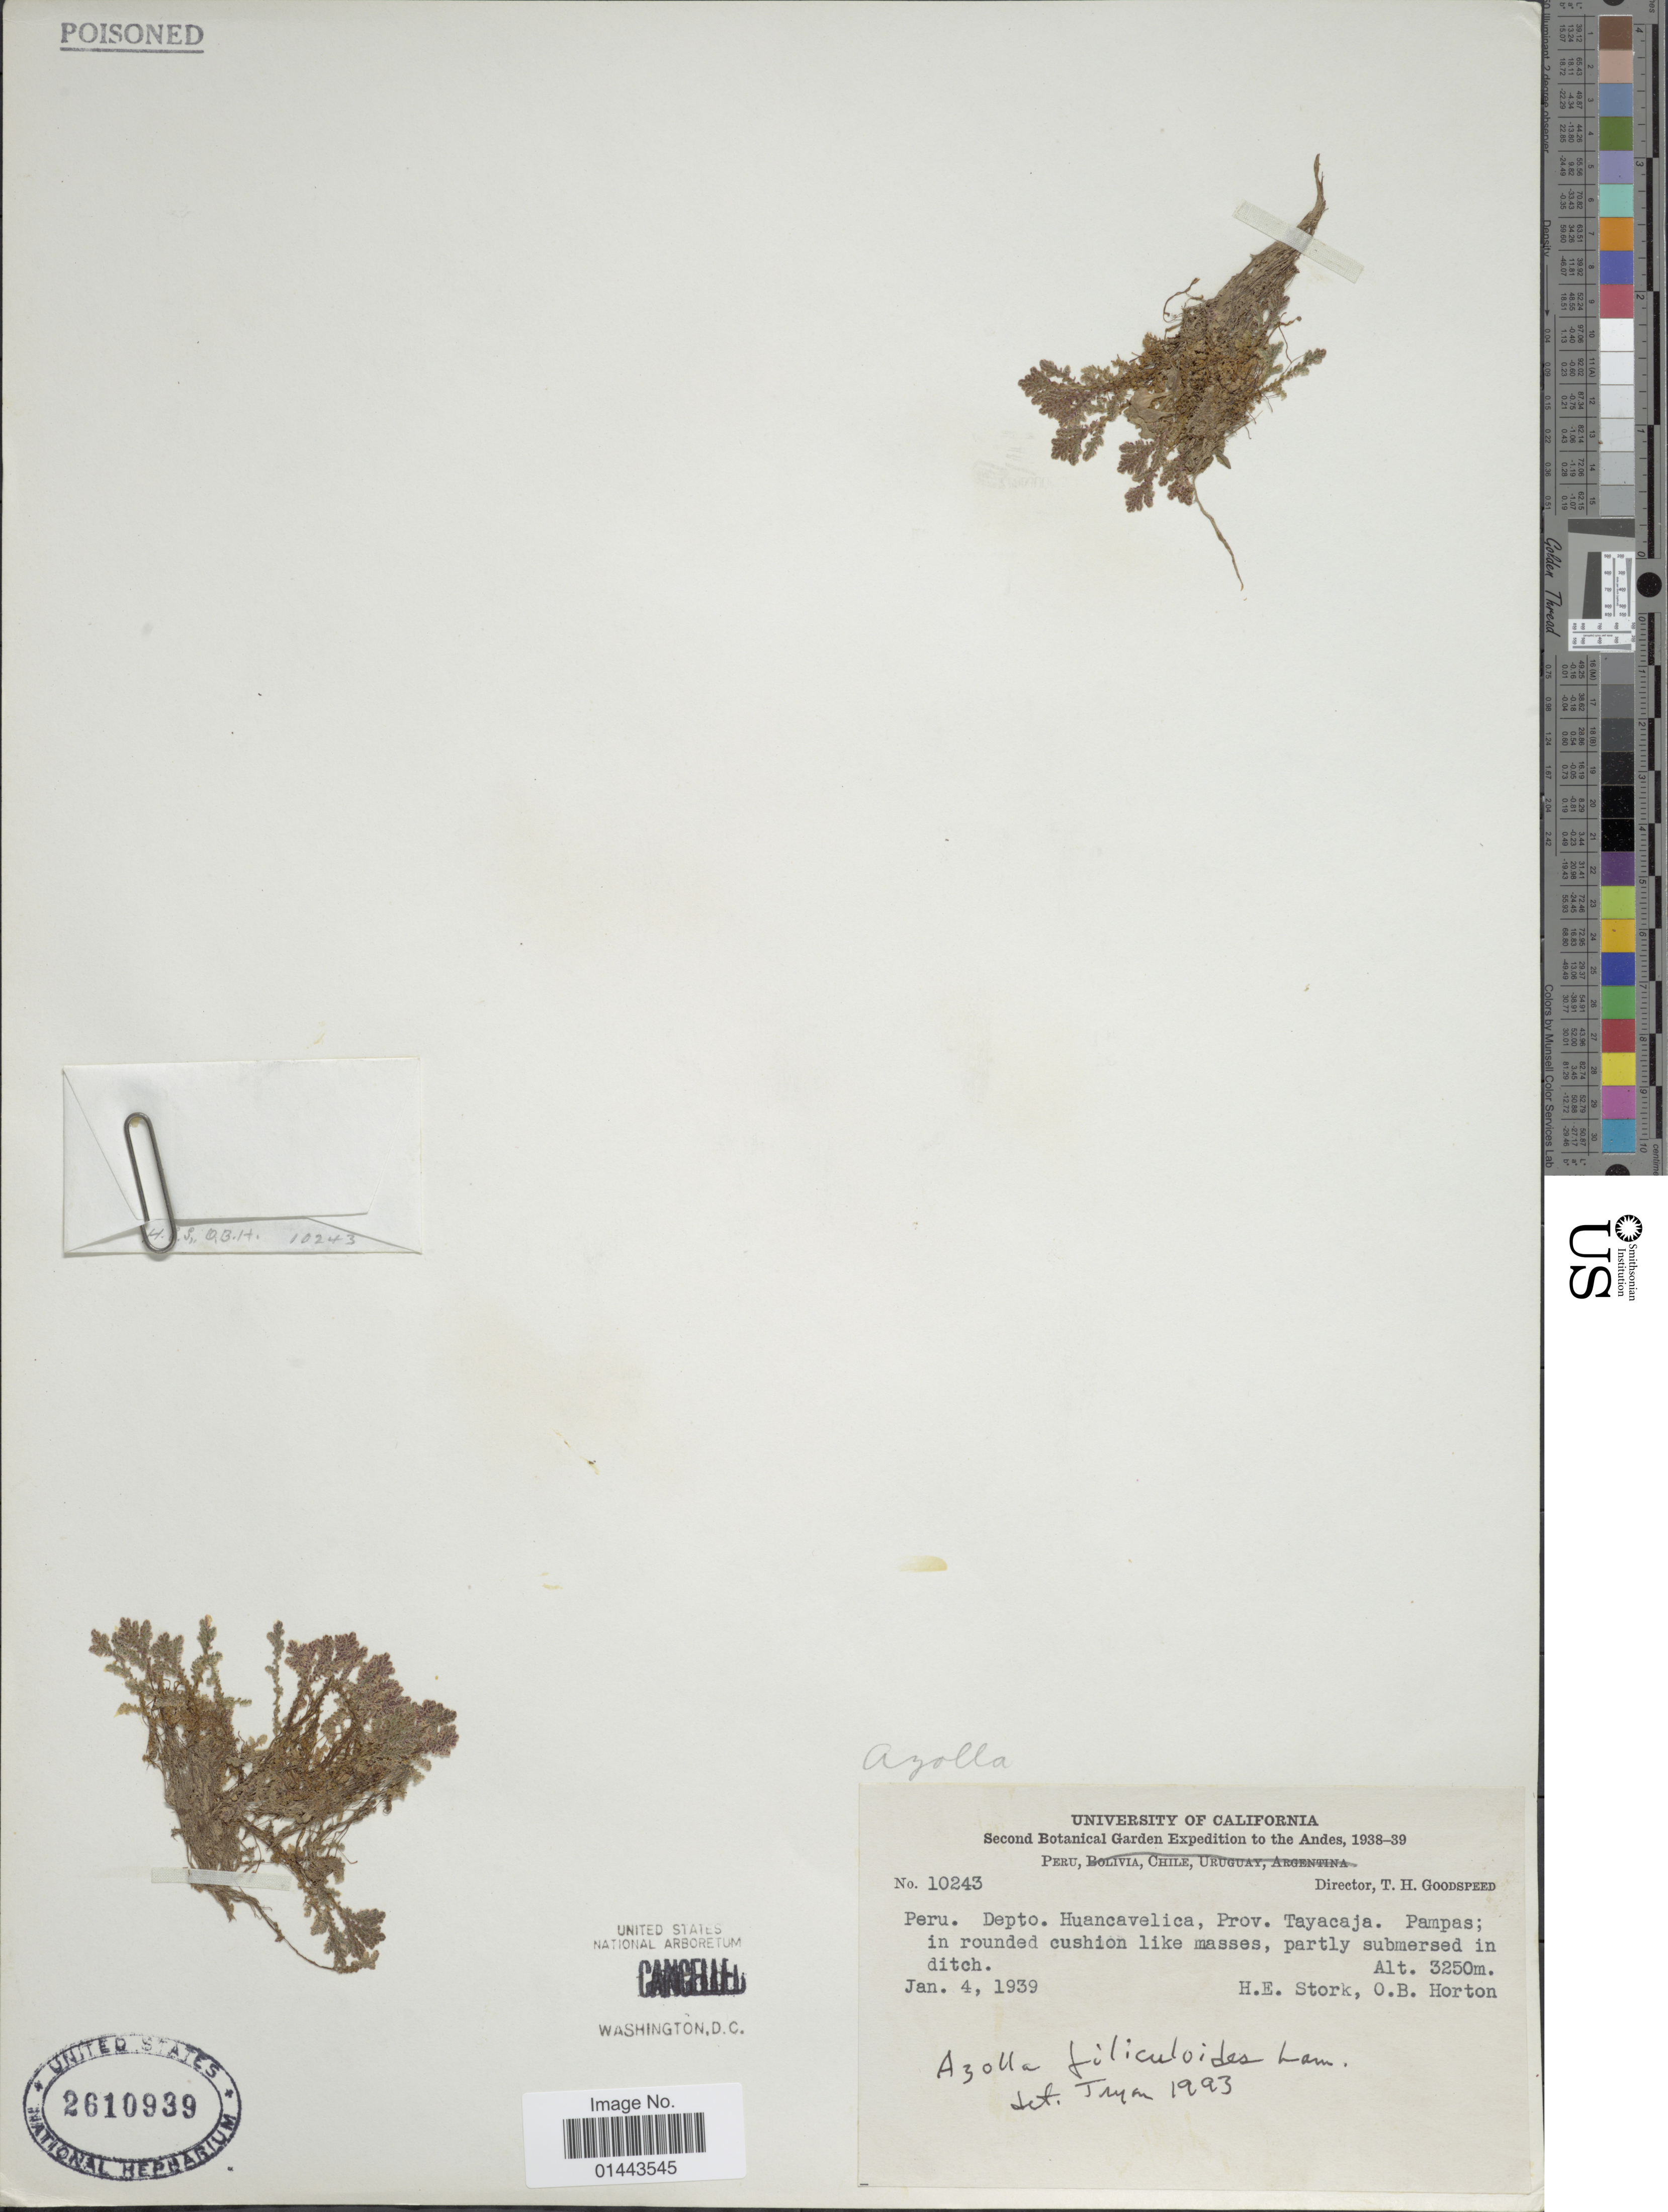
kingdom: Plantae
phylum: Tracheophyta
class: Polypodiopsida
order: Salviniales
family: Salviniaceae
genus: Azolla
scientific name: Azolla filiculoides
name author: Lam.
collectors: H. E. Stork & O. B. Horton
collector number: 10243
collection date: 1939-01-04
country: Peru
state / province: Huancavelica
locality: Tayacaja. Pampas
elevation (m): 3250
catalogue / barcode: US 2610939